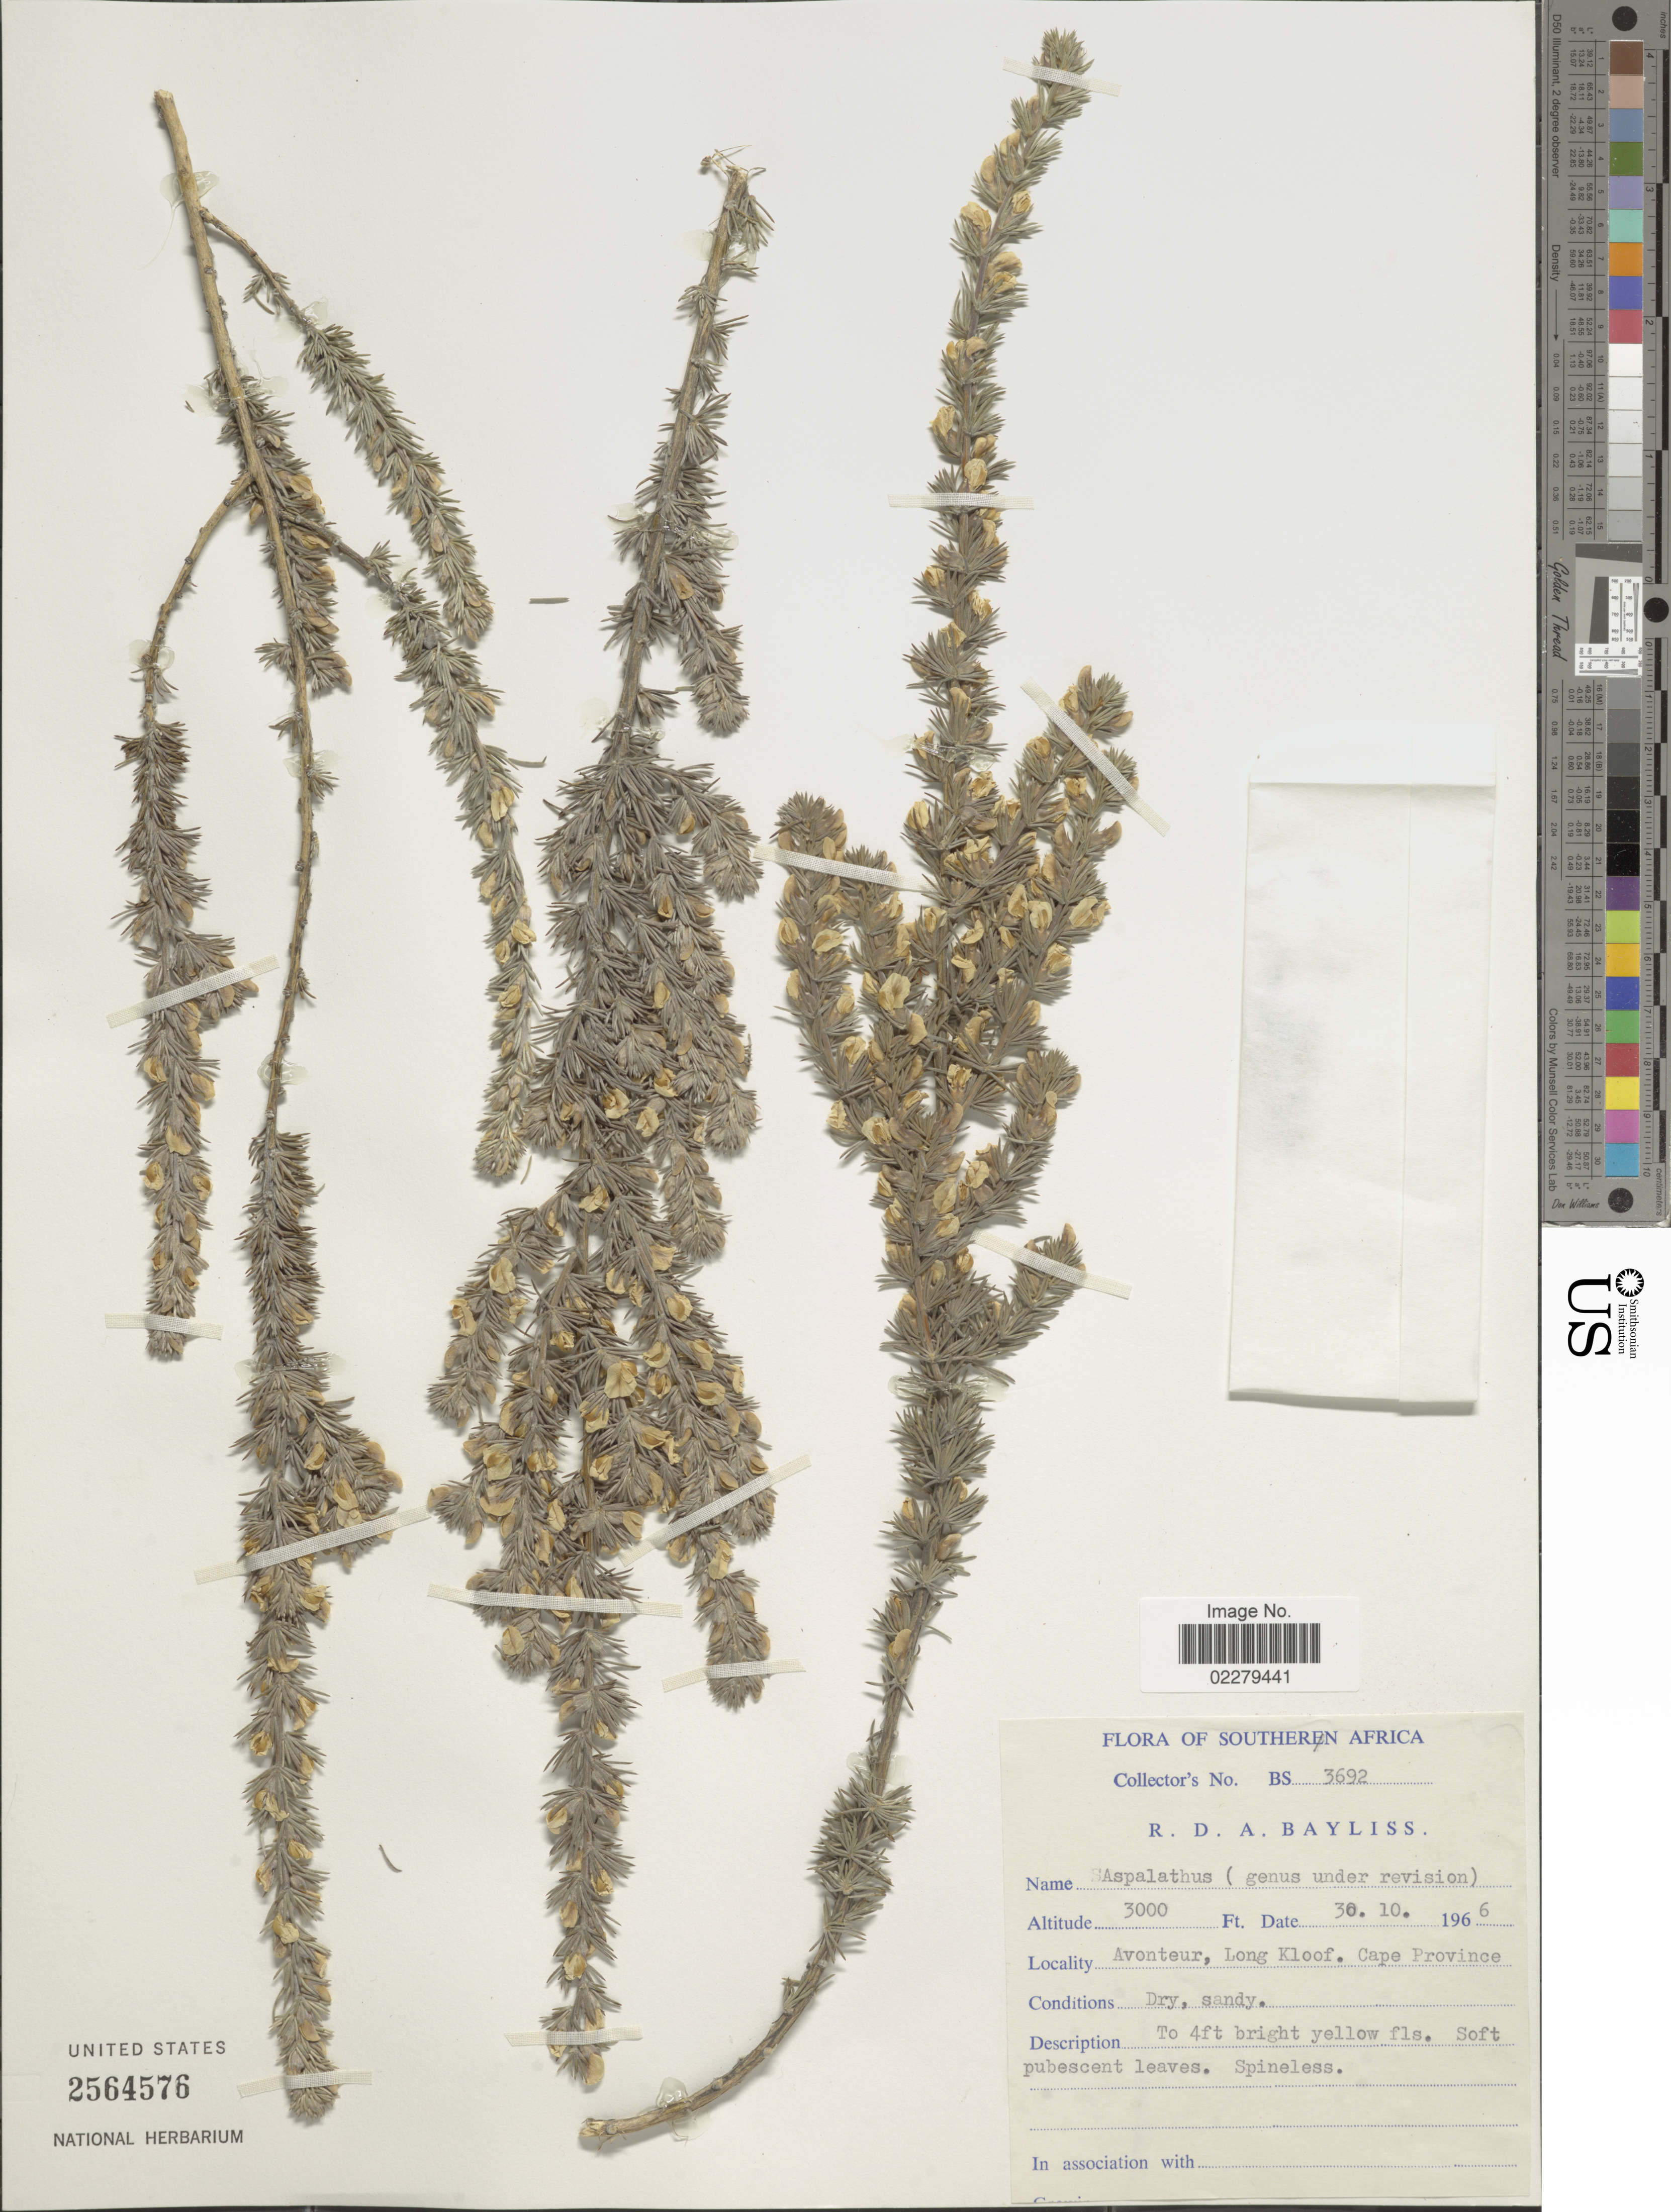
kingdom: Plantae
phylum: Tracheophyta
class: Magnoliopsida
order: Fabales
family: Fabaceae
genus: Aspalathus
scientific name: Aspalathus sp.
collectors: R. Bayliss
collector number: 3692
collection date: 1966-10-30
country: South Africa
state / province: Western Cape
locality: Southern Africa, Avonteur, Long Kloof. Cape Province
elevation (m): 914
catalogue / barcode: US 2564576